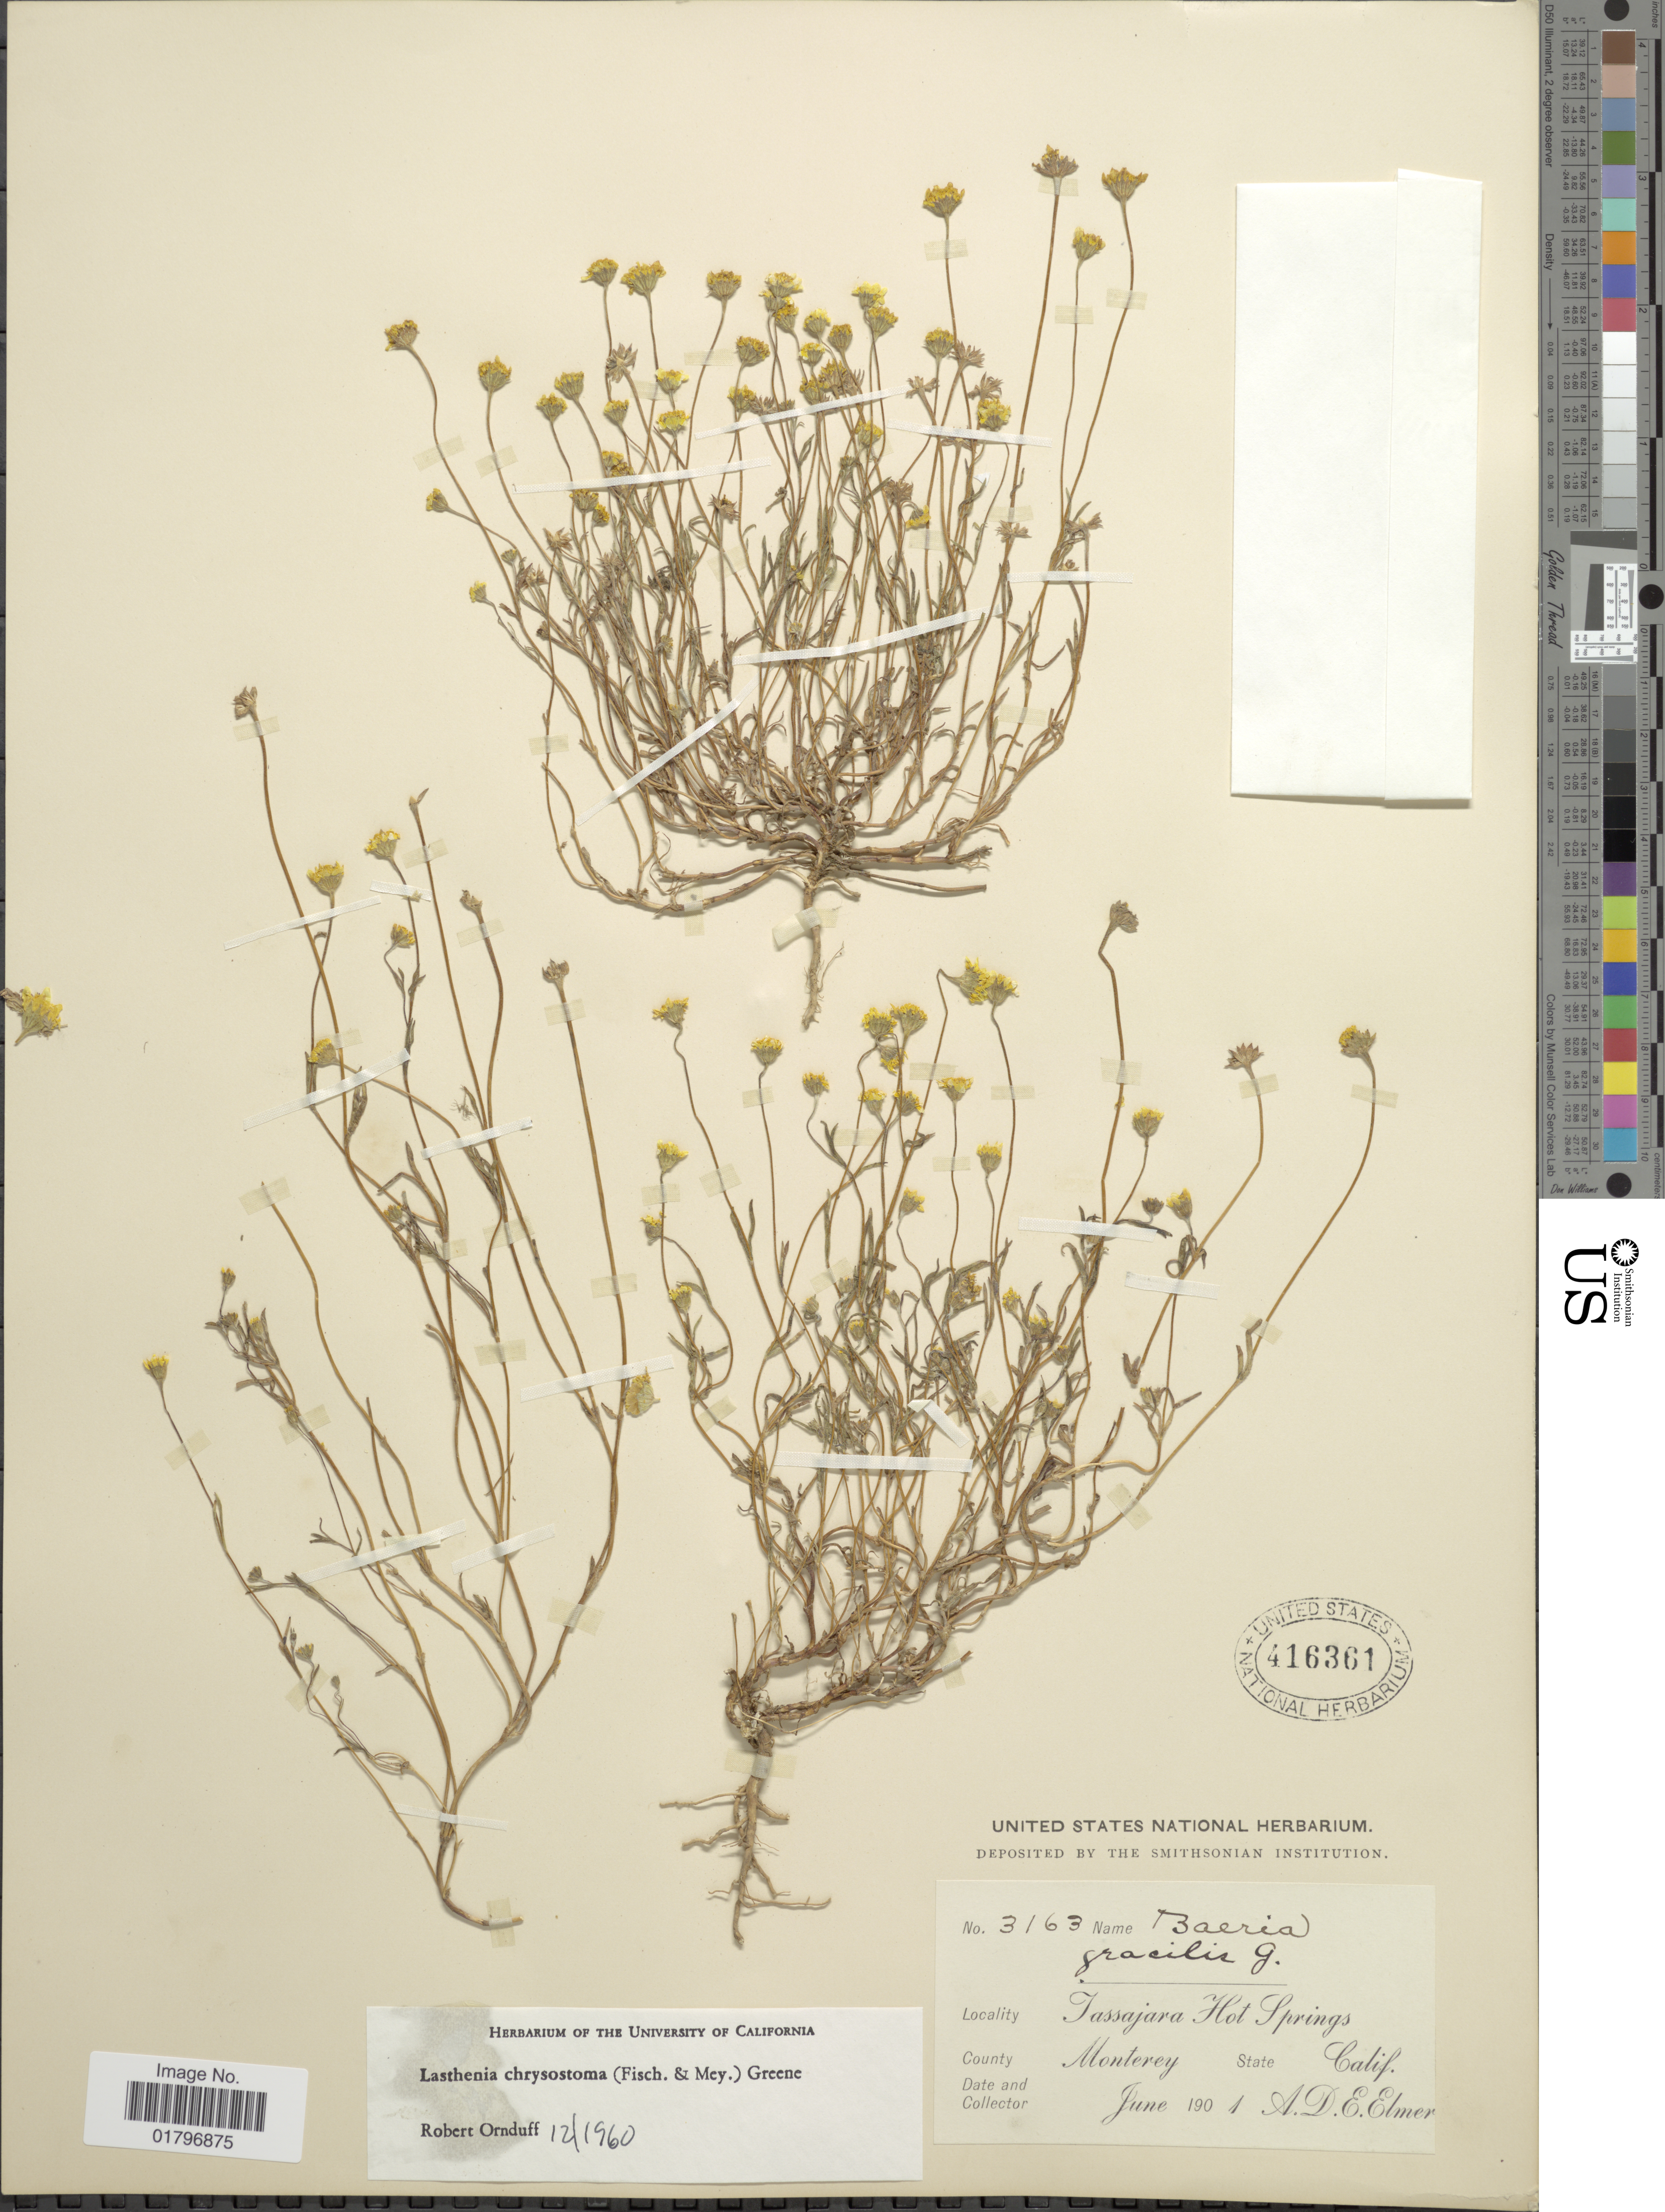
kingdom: Plantae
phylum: Tracheophyta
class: Magnoliopsida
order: Asterales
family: Asteraceae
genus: Lasthenia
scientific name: Lasthenia chrysostoma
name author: (Fisch. & C.A. Mey.) Greene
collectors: A. D. E. Elmer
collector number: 3163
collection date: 1901-06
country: United States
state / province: California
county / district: Monterey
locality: Tassajara Hot Springs. County Monterey. State Calif.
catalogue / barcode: US 416361